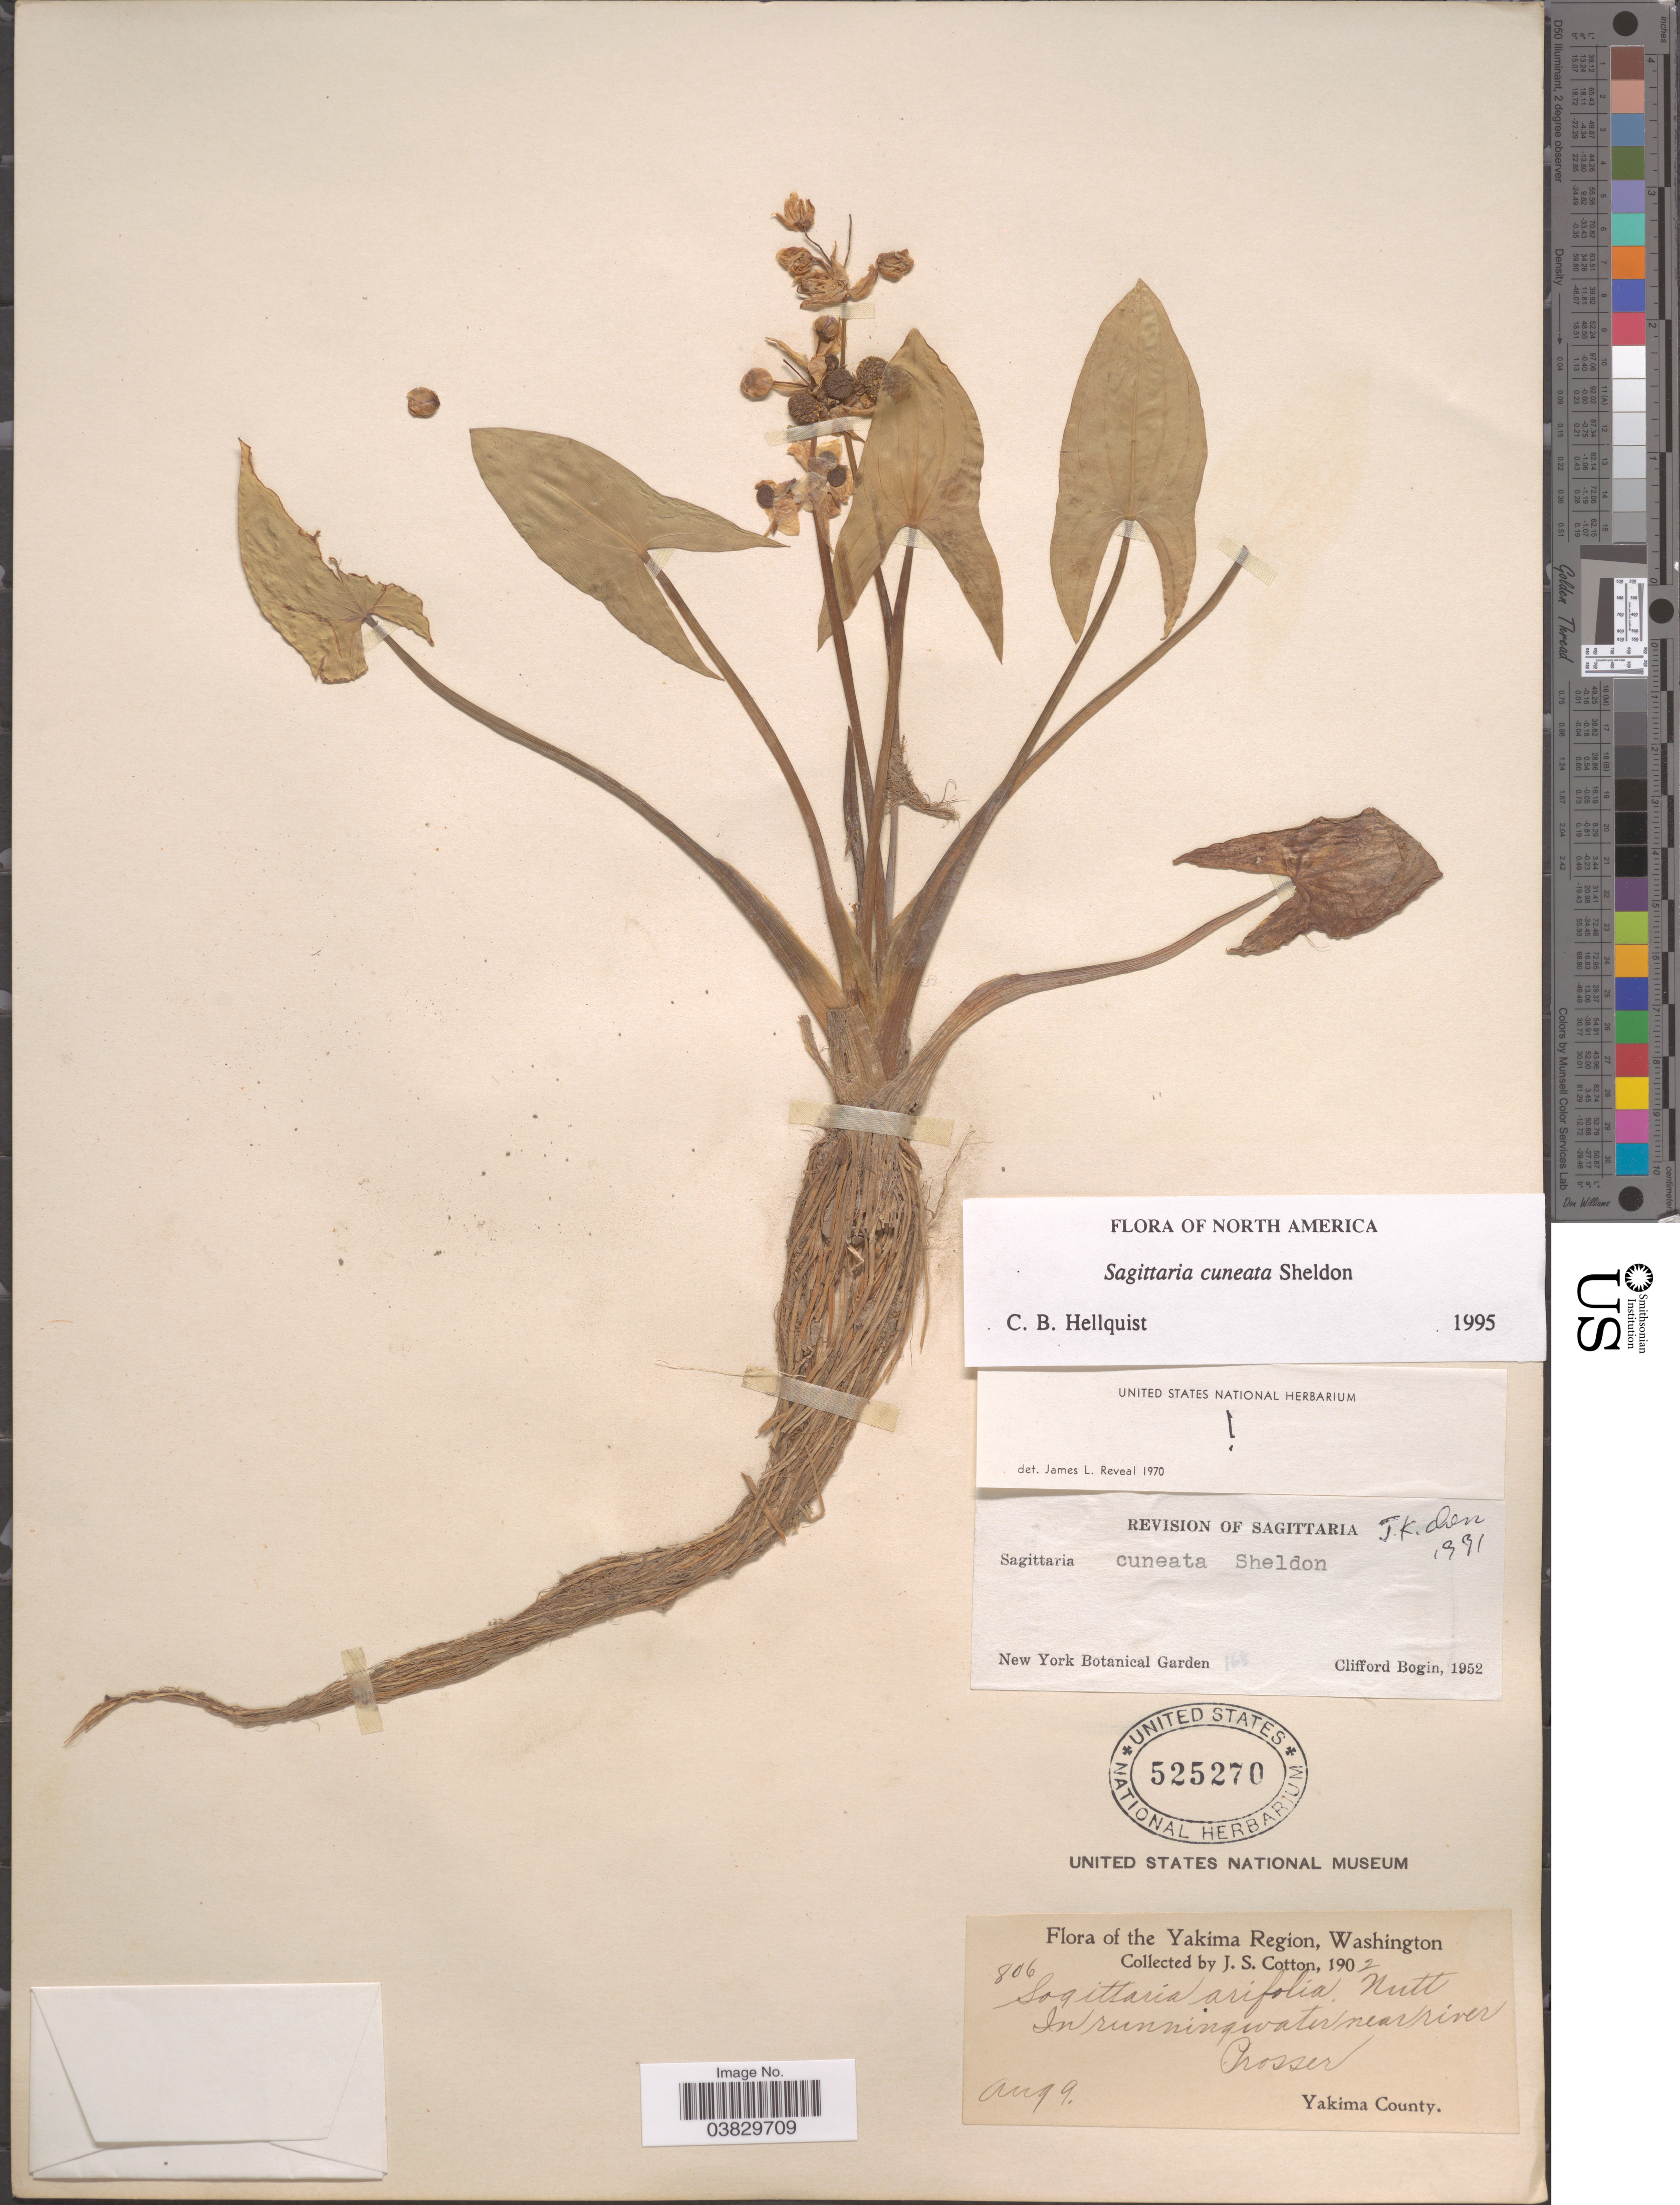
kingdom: Plantae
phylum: Tracheophyta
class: Liliopsida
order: Alismatales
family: Alismataceae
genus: Sagittaria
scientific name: Sagittaria cuneata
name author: E. Sheld.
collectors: J. S. Cotton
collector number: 806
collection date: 1902-08-09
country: United States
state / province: Washington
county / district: Yakima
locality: Yakima Region. In running water near river. Prosser. Yakima County.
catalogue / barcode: US 525270